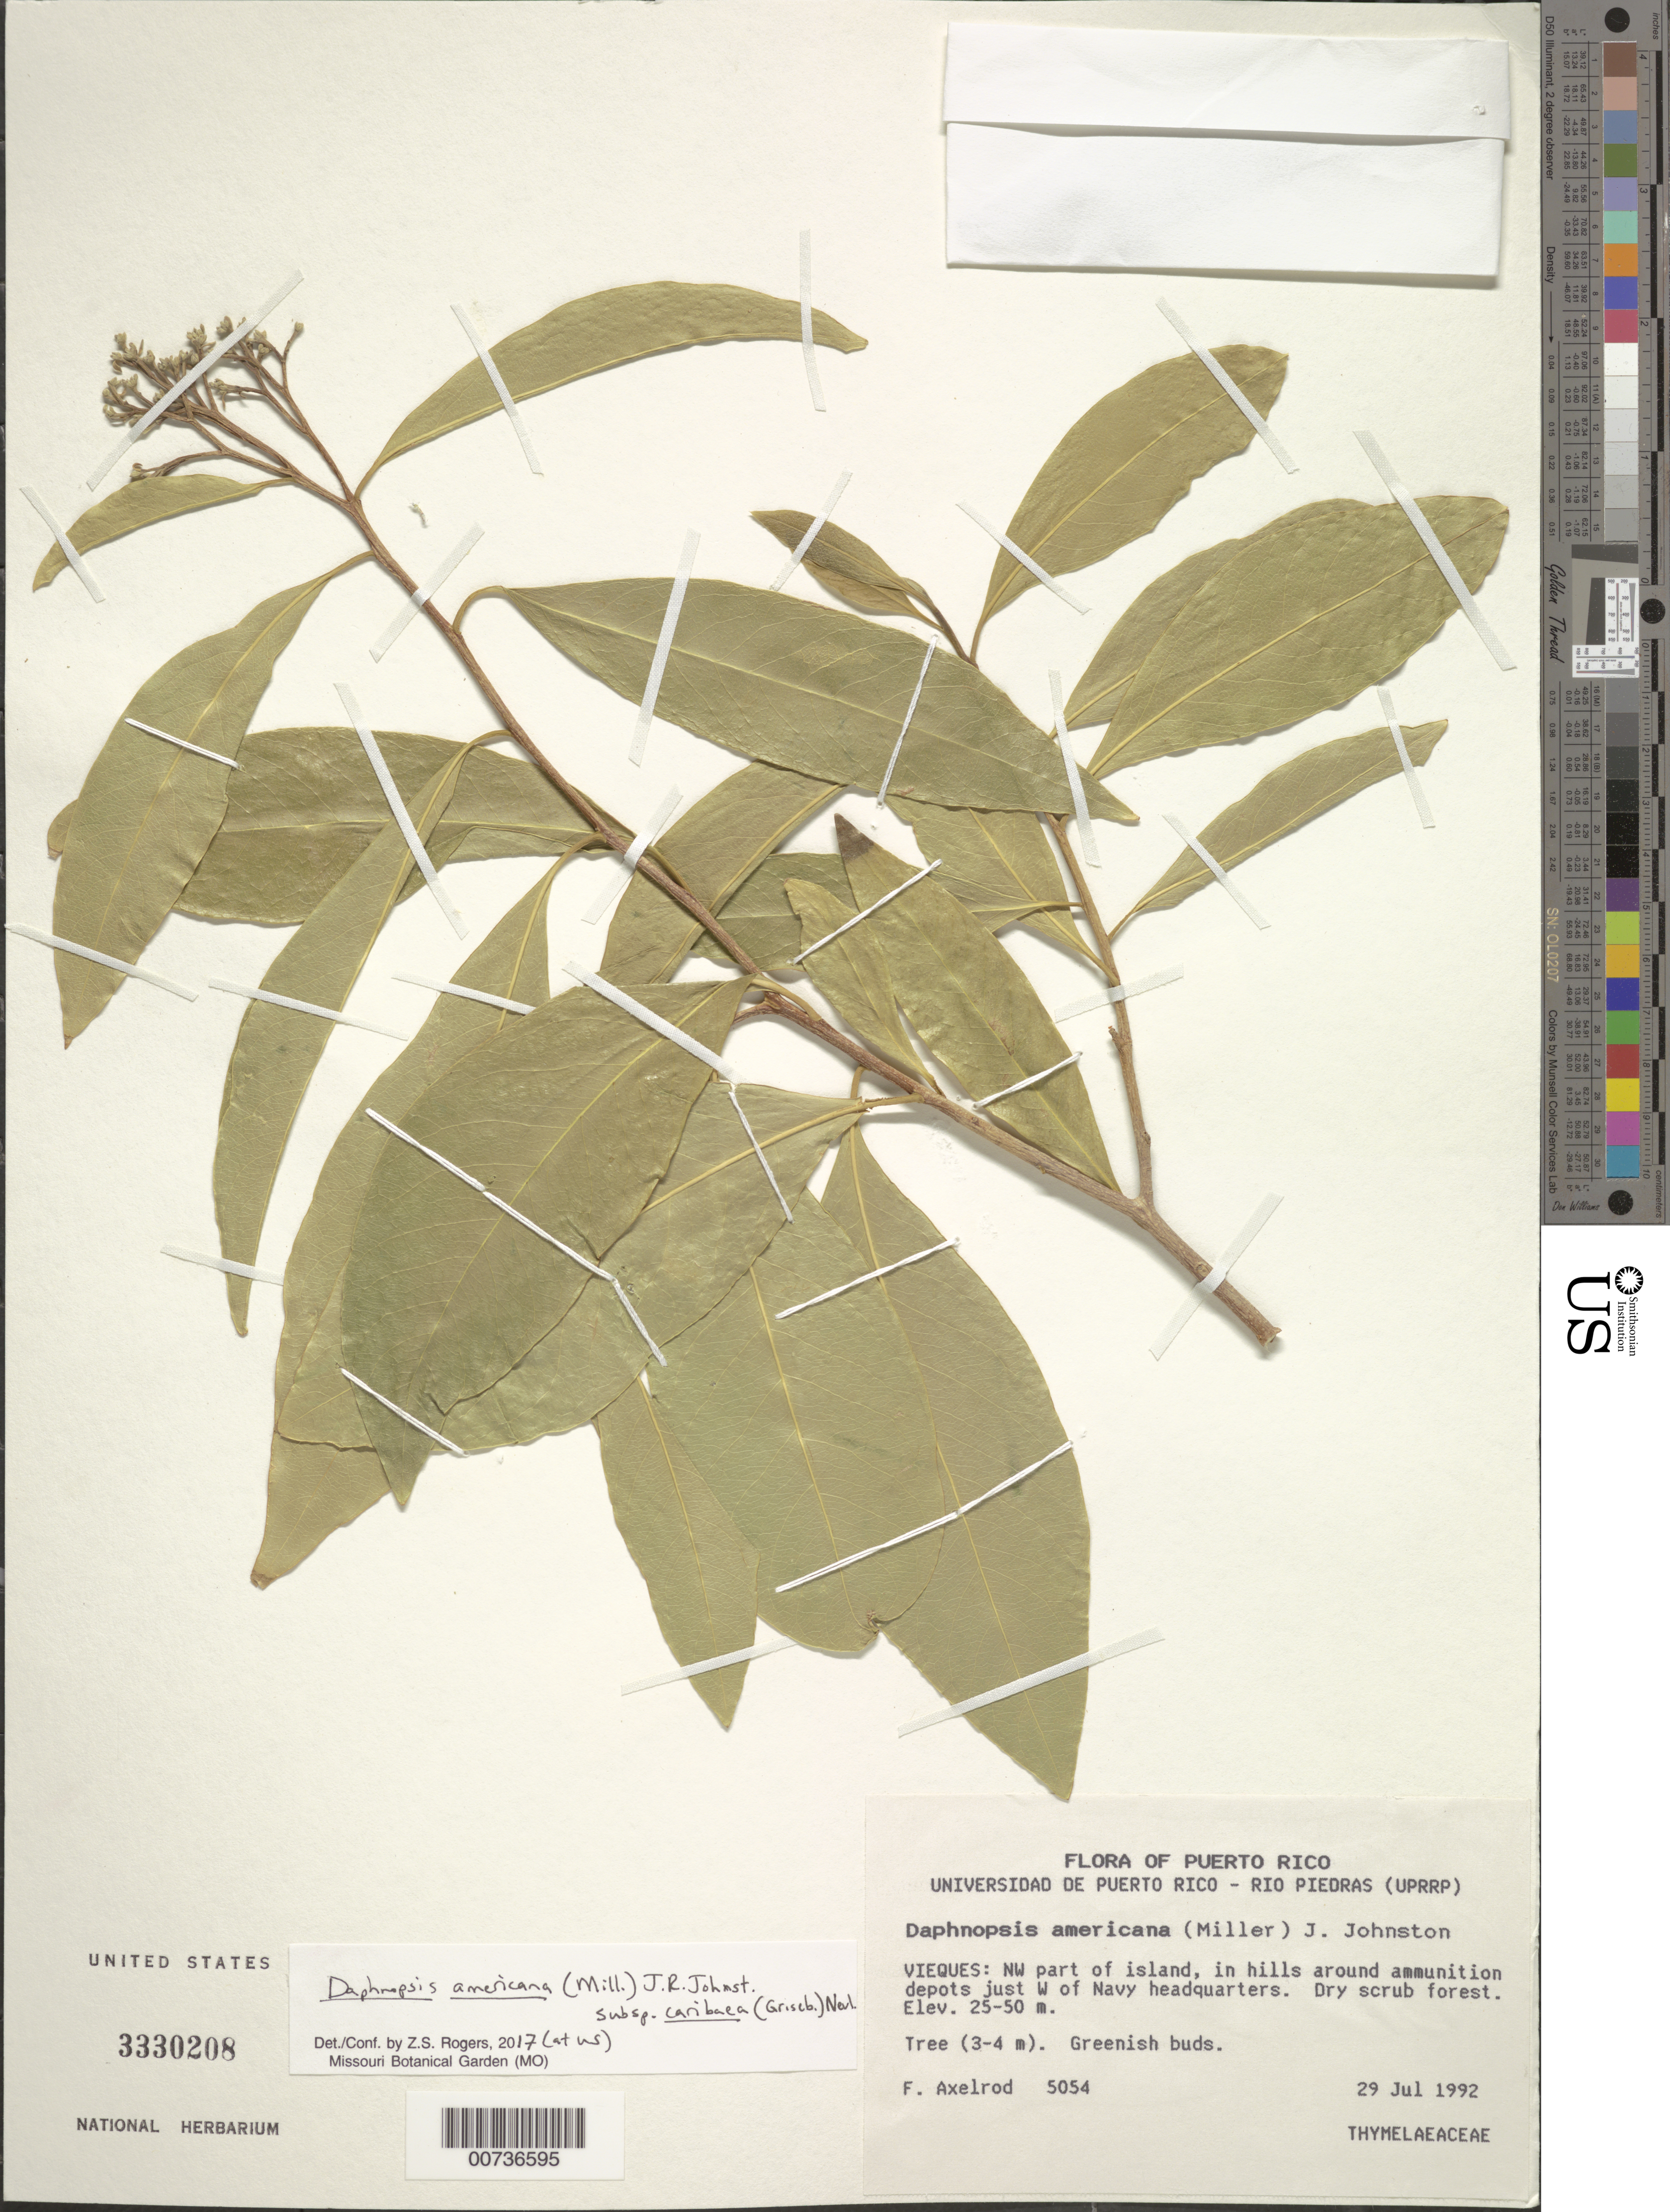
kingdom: Plantae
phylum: Tracheophyta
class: Magnoliopsida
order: Malvales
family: Thymelaeaceae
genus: Daphnopsis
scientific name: Daphnopsis americana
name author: (Mill.) J.R. Johnst.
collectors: F. S. Axelrod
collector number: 5054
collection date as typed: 29 Jul 1992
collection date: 1992-07-29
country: Puerto Rico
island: Vieques I.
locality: NW prt of island, in hills around ammunition depots just W of Navy headquarters.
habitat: Dry scrub forest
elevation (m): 25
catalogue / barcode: US 3330208